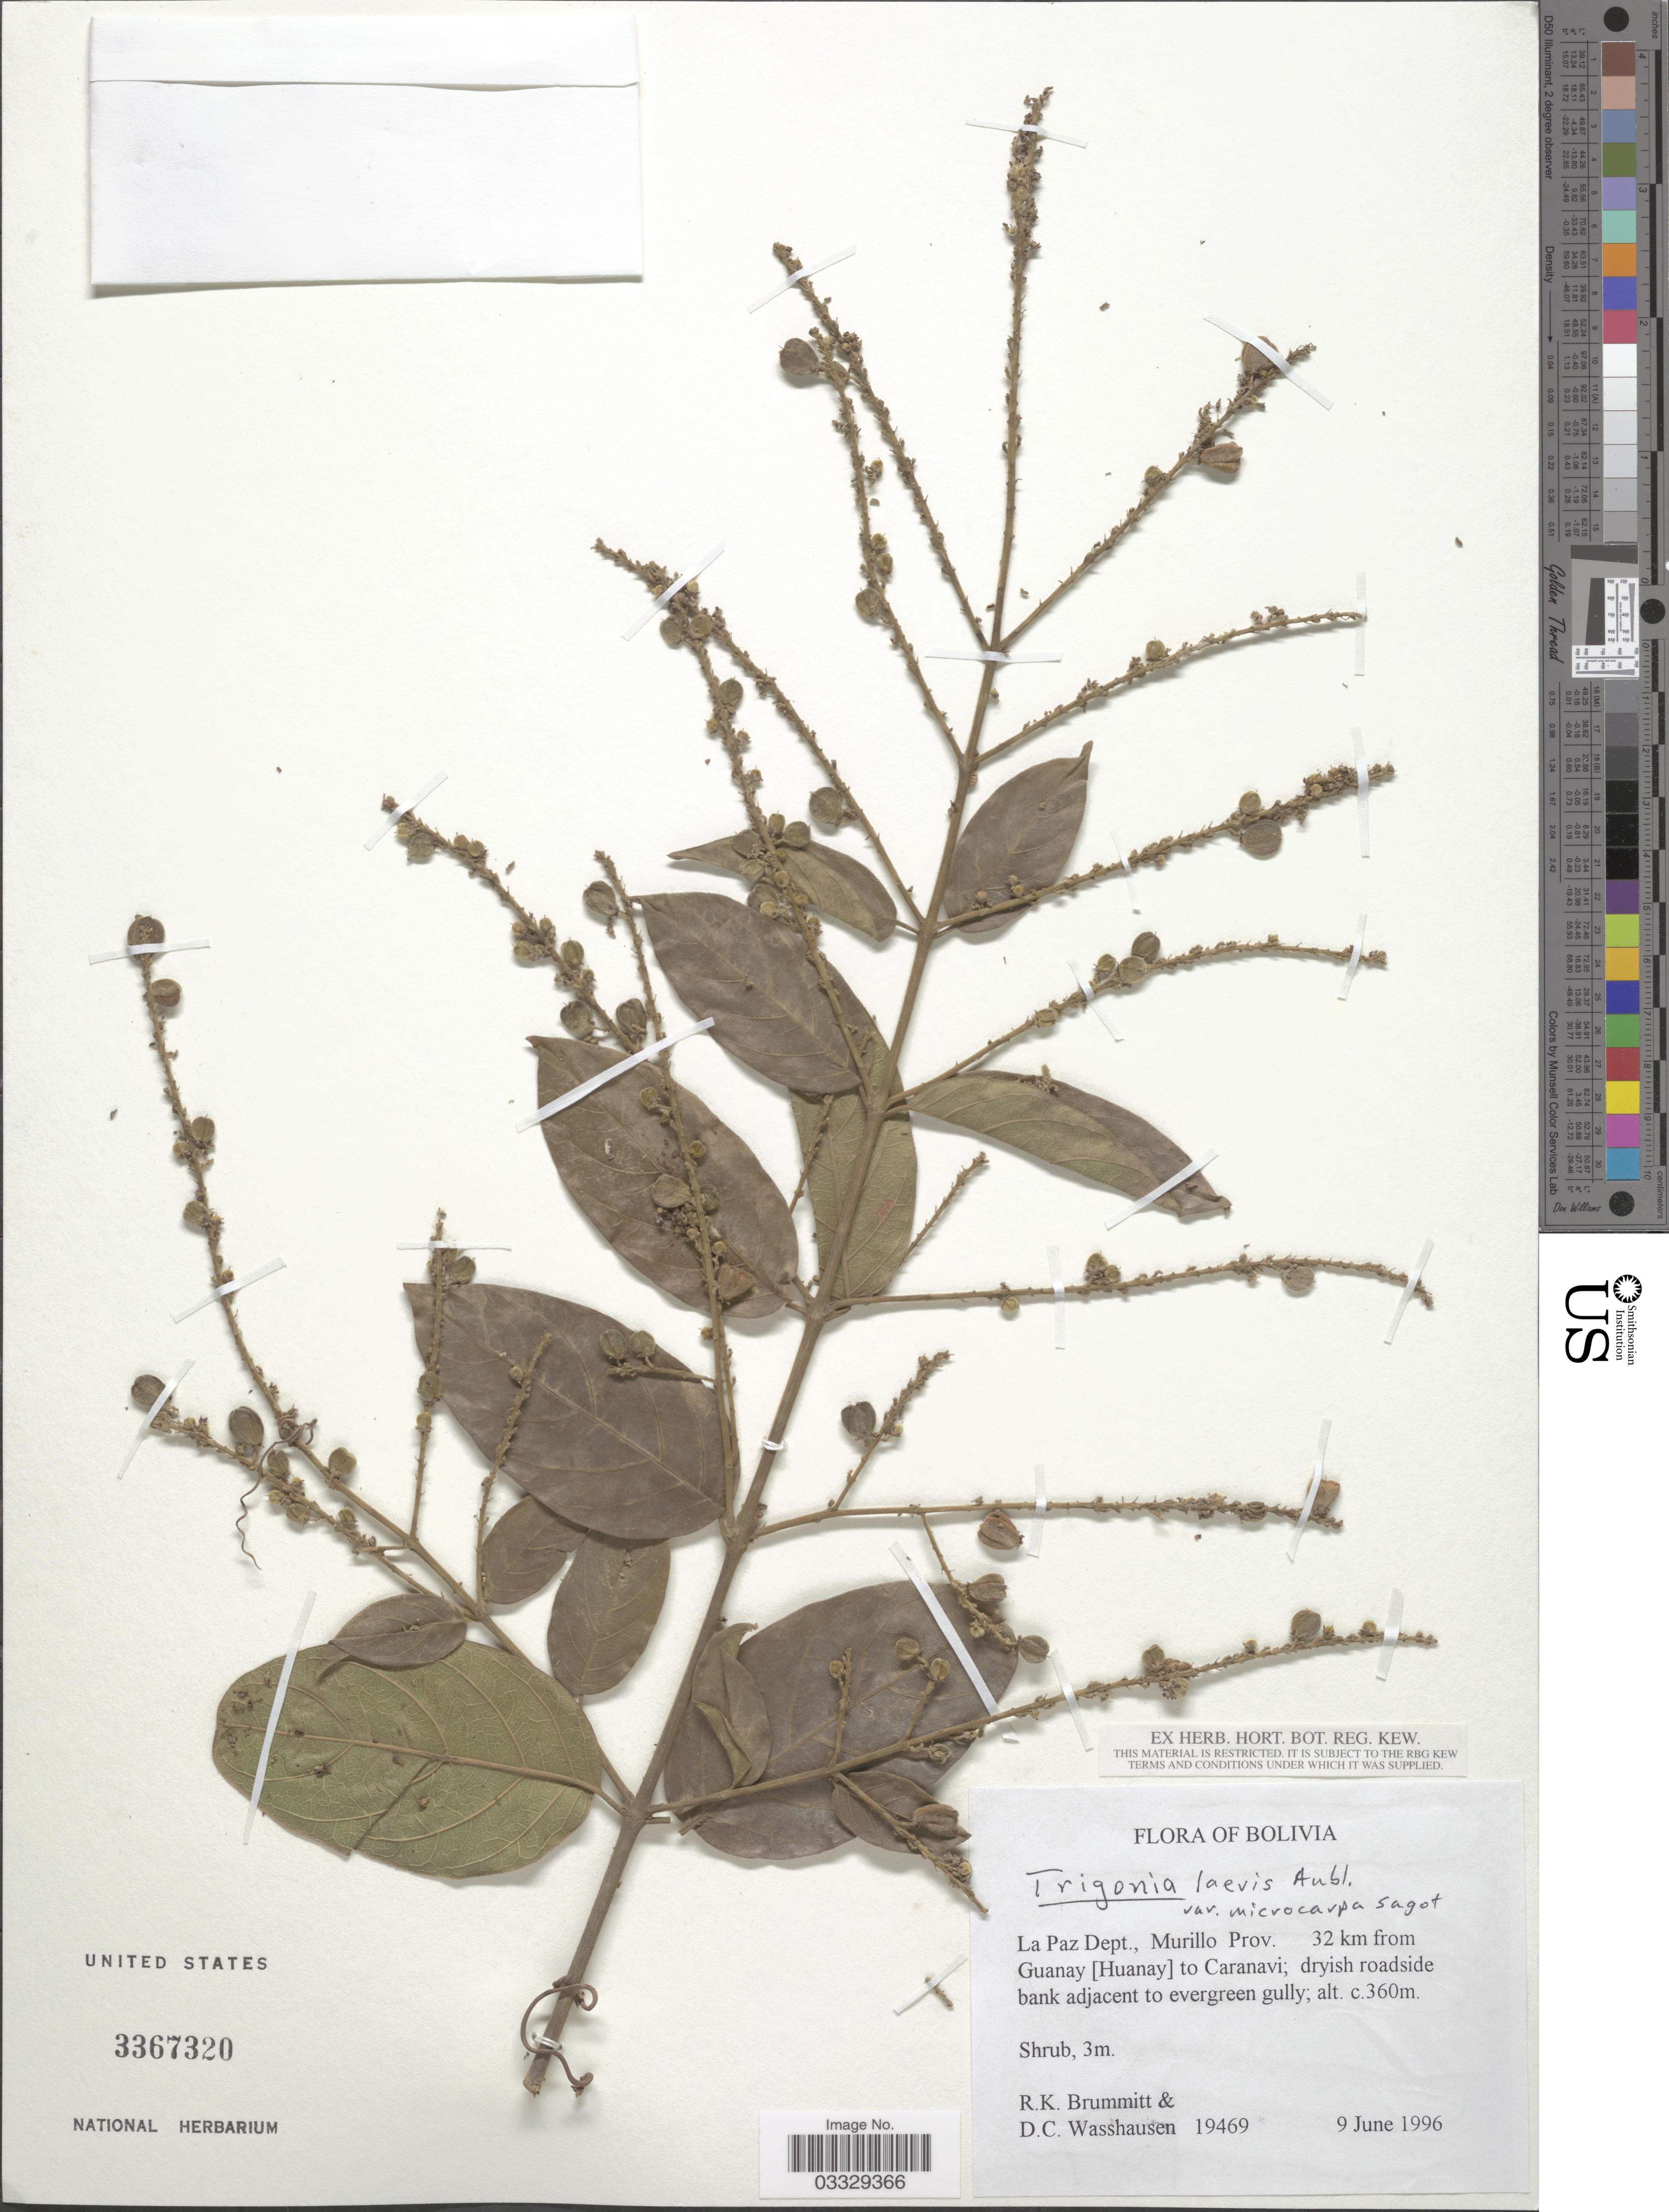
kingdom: Plantae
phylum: Tracheophyta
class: Magnoliopsida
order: Malpighiales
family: Trigoniaceae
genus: Trigonia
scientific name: Trigonia laevis var. microcarpa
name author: (Sagot ex Warm.) Sagot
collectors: R. K. Brummitt & D. C. Wasshausen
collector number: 19469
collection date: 1996-06-09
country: Bolivia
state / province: La Paz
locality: La Paz Dept., Murillo Prov. 32 km from Guanay [Huanay] to Caranavi.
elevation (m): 360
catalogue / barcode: US 3367320